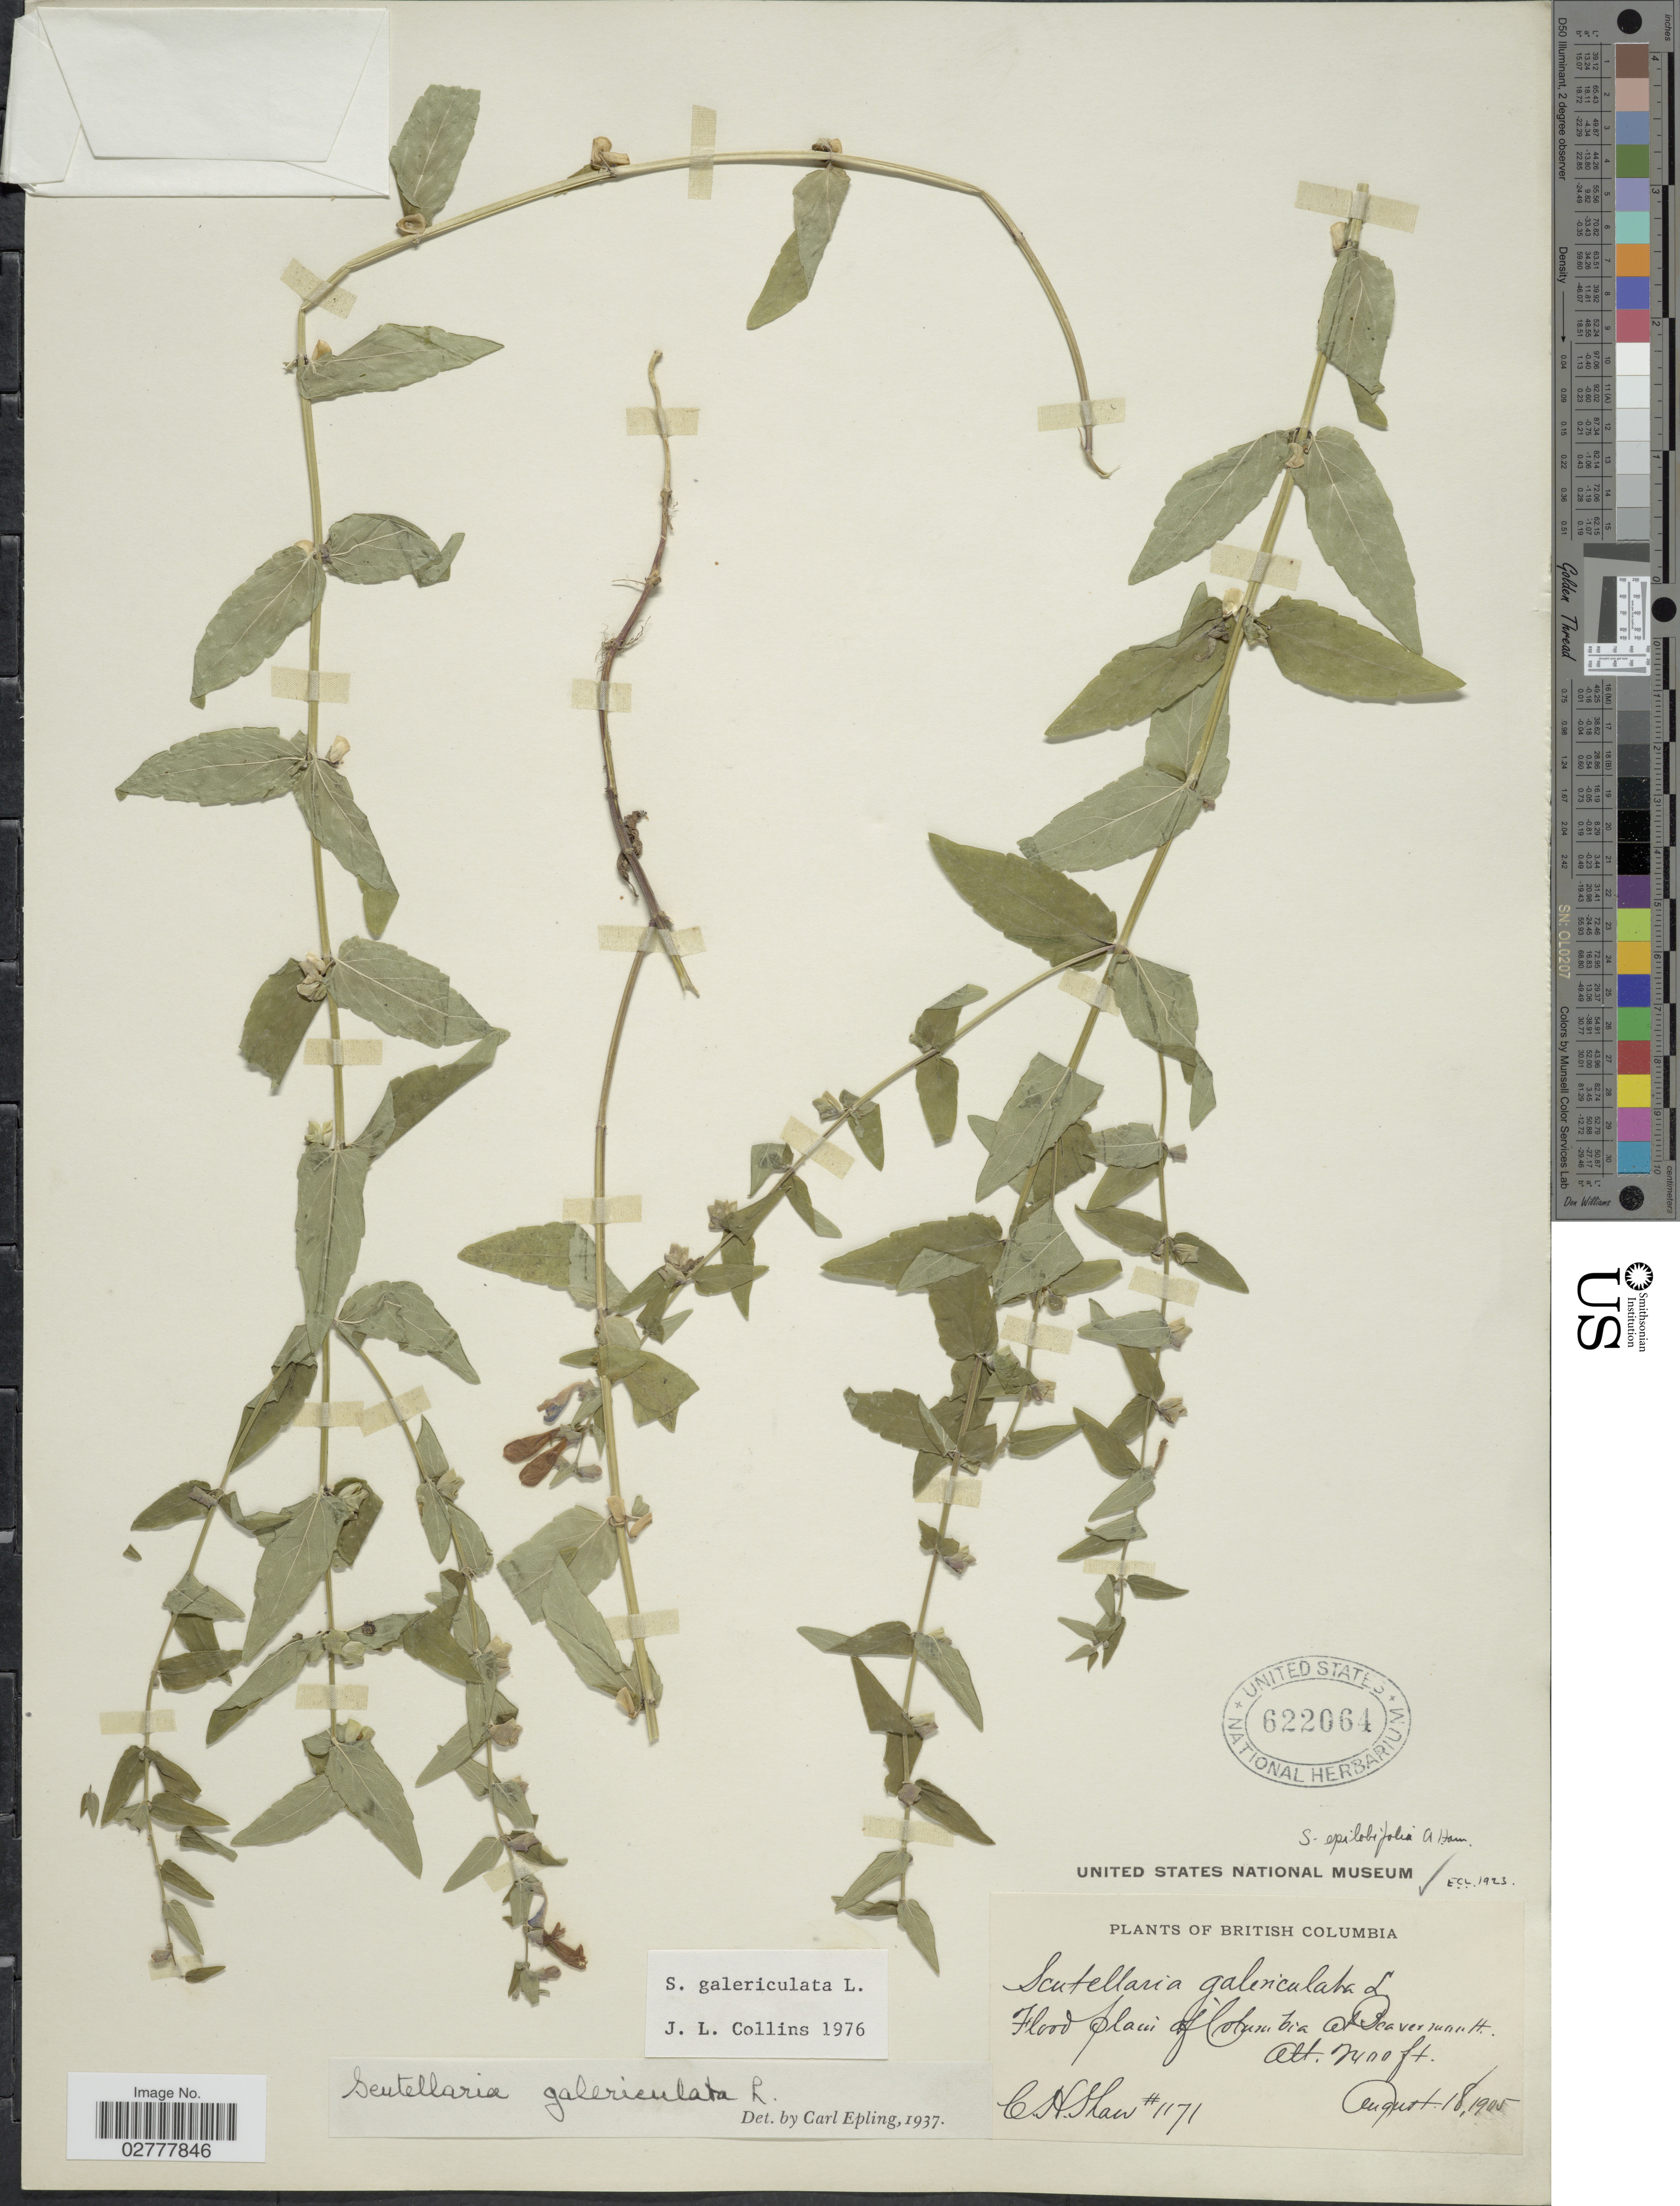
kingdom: Plantae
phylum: Tracheophyta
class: Magnoliopsida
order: Lamiales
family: Lamiaceae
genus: Scutellaria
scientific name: Scutellaria galericulata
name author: L.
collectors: C. H. Shaw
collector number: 1171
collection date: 1905-08-18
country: Canada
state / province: British Columbia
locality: Flood plain of Columbia at Beavermouth.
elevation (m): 732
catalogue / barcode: US 622064